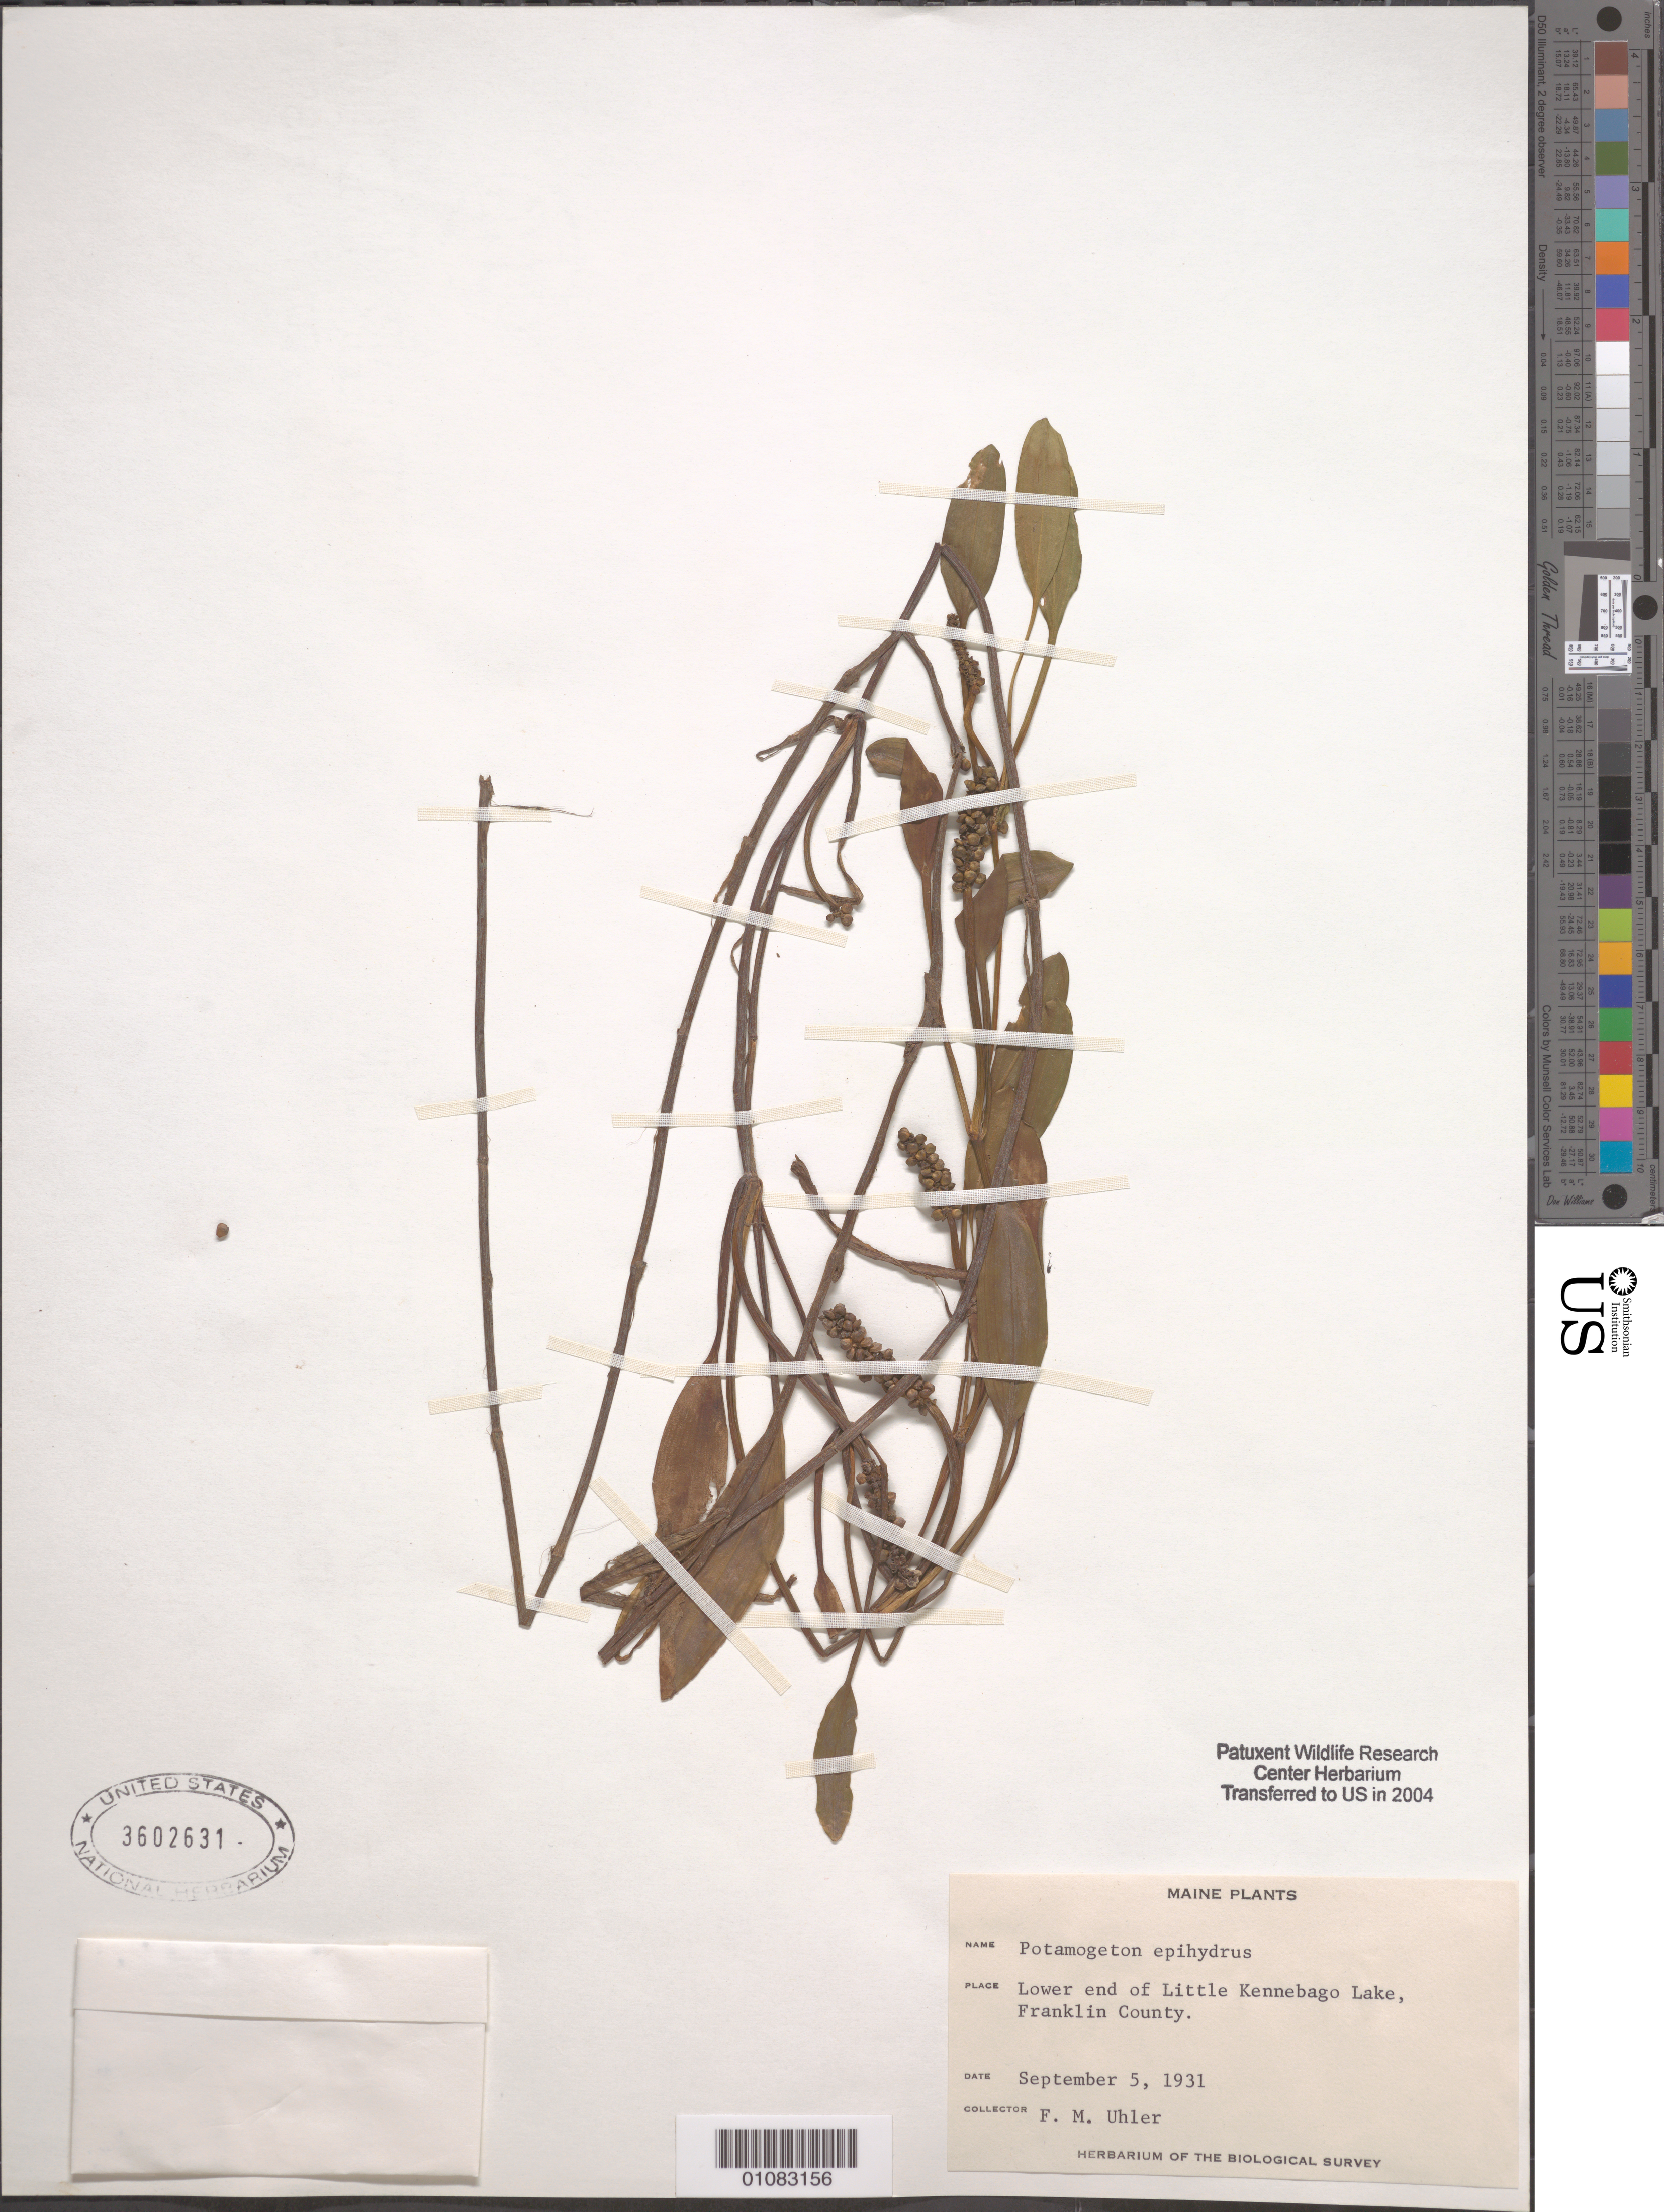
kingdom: Plantae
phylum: Tracheophyta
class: Liliopsida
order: Alismatales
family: Potamogetonaceae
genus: Potamogeton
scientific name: Potamogeton epihydrus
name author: Raf.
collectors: F. Uhler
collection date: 1931-09-05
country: United States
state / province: Maine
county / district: Franklin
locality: Little Kennebago Lake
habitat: Lower end of lake.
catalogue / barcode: US 3602631